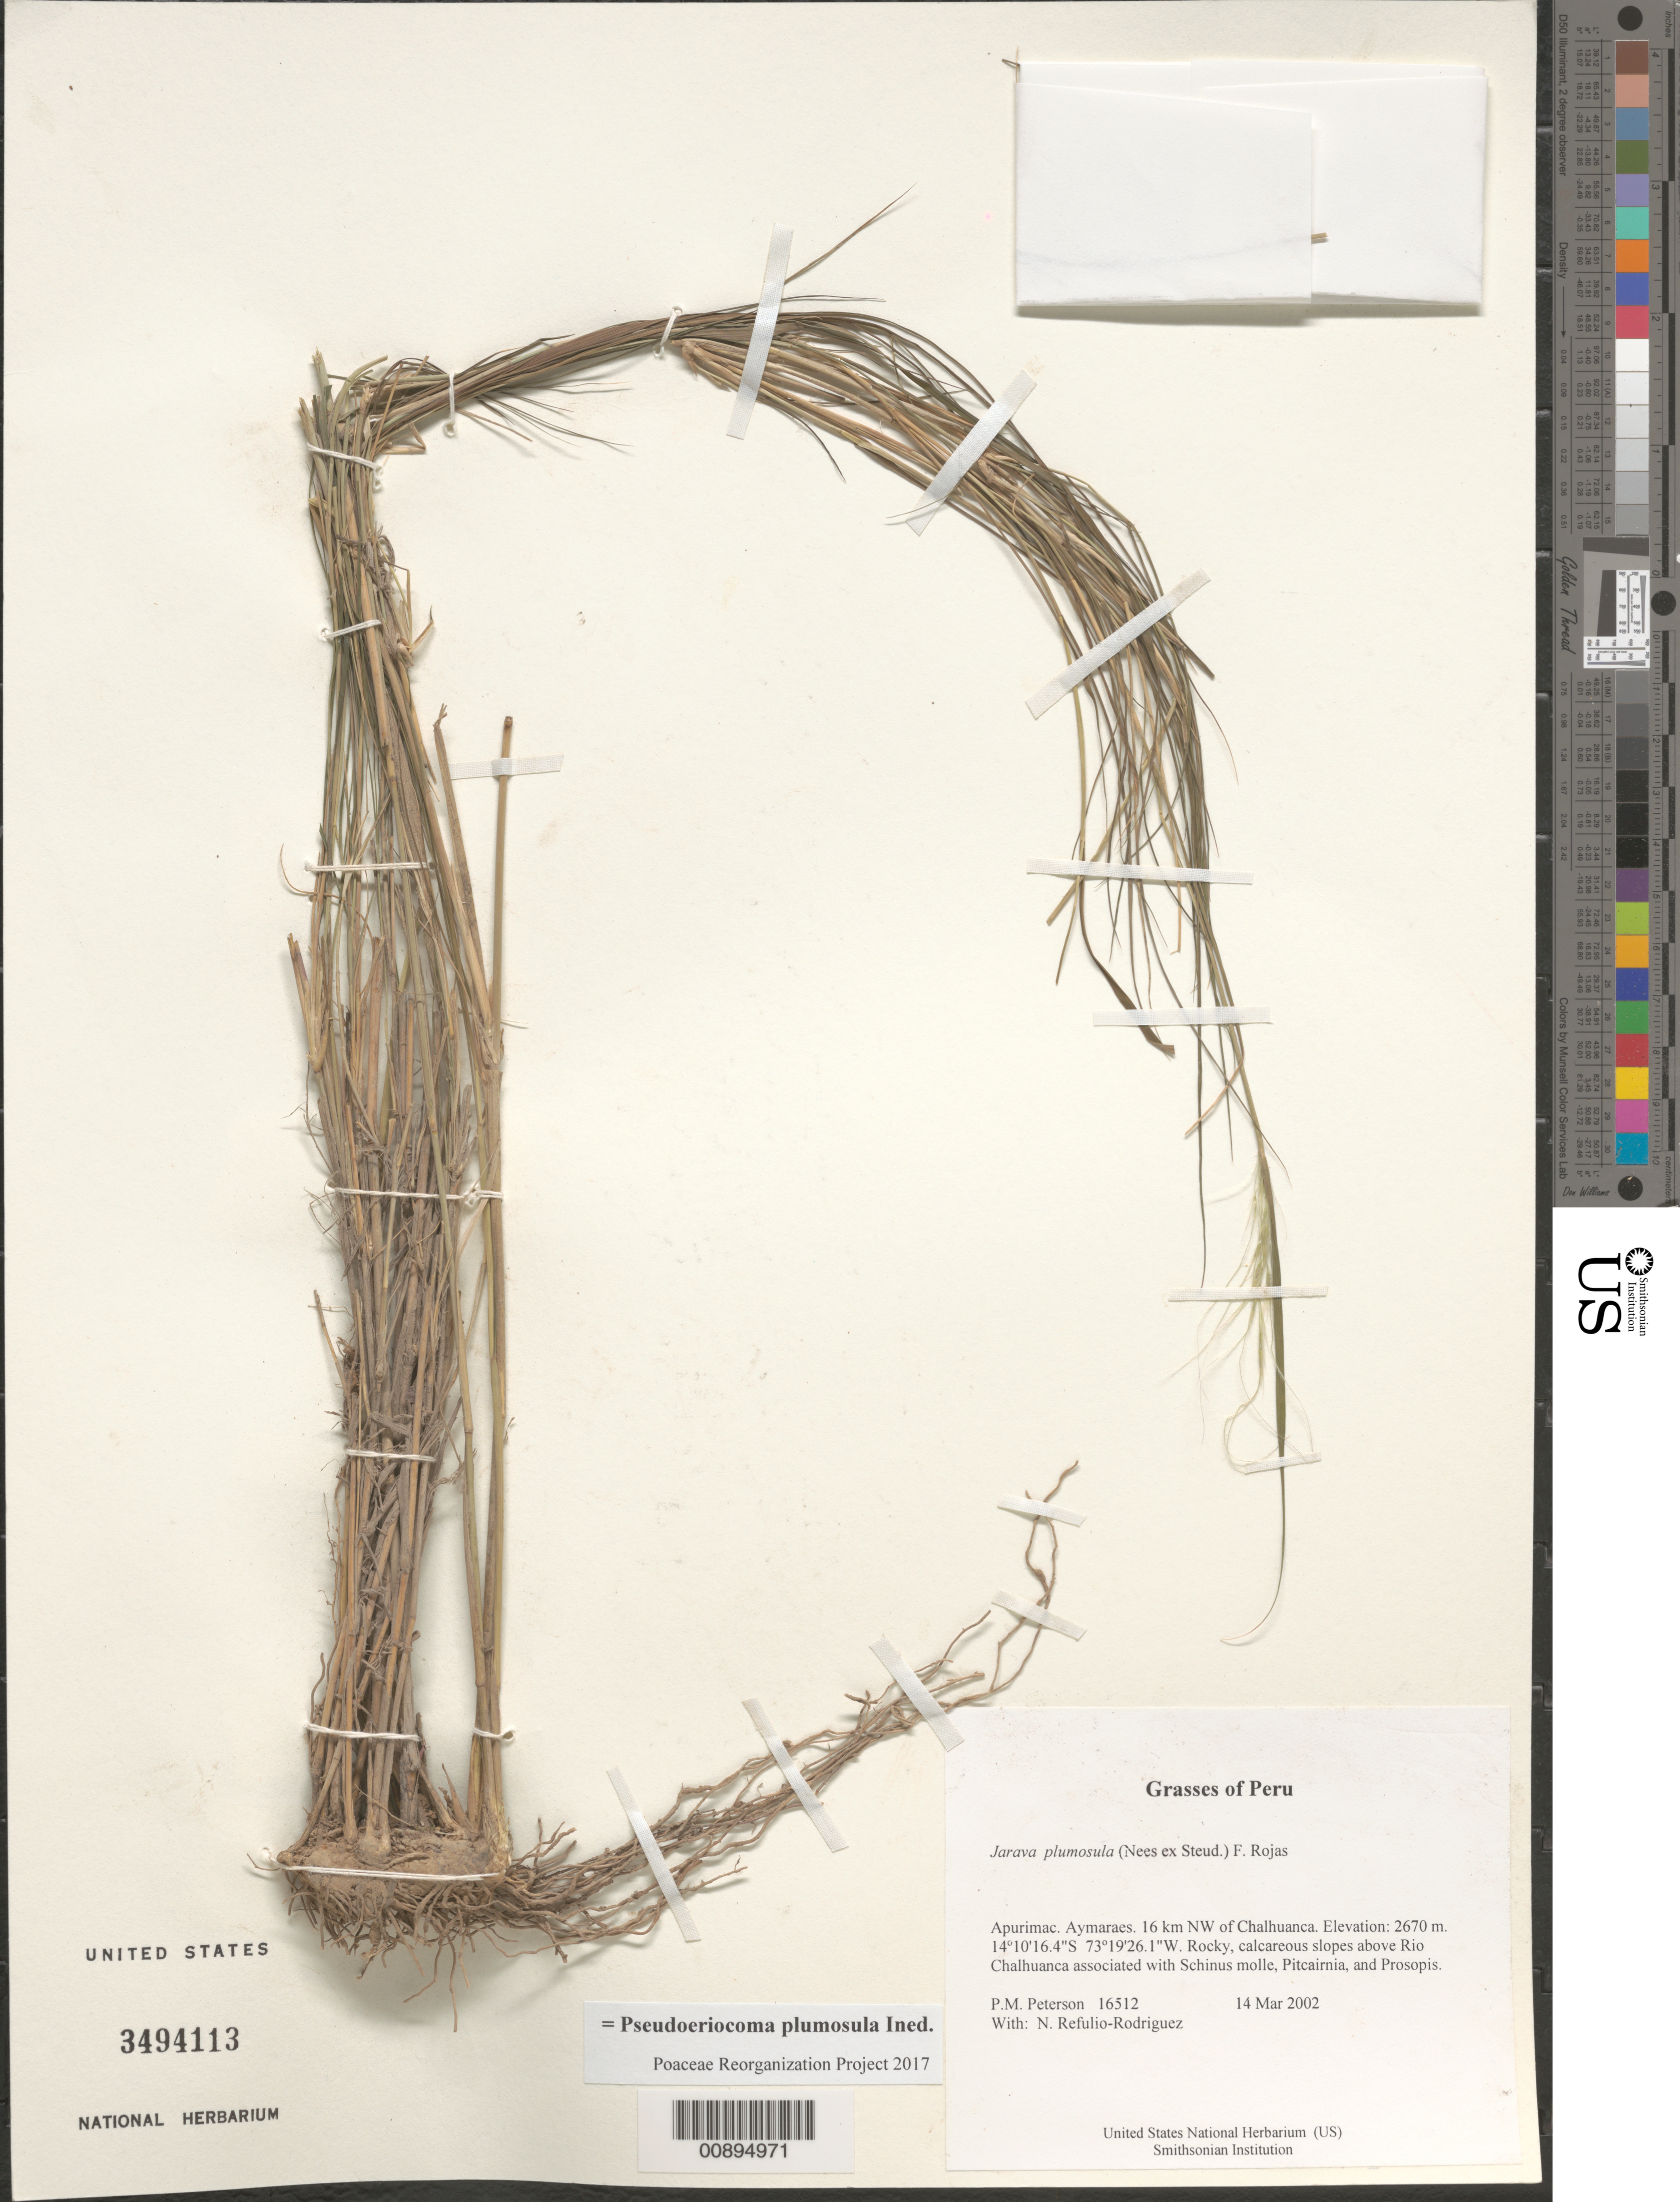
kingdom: Plantae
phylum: Tracheophyta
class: Liliopsida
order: Poales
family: Poaceae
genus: Pseudoeriocoma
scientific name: Pseudoeriocoma plumosula ined.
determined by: Poaceae Reorganization Project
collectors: P. M. Peterson & N. Refulio-Rodríguez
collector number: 16512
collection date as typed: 14 Mar 2002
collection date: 2002-03-14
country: Peru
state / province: Apurímac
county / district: Aymaraes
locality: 16 km NW of Chalhuanca.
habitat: Rocky, calcareous slopes above Rio Chalhuanca associated with ~Schinus molle, Pitcairnia, and Prosopis~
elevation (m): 2670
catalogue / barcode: US 3494113